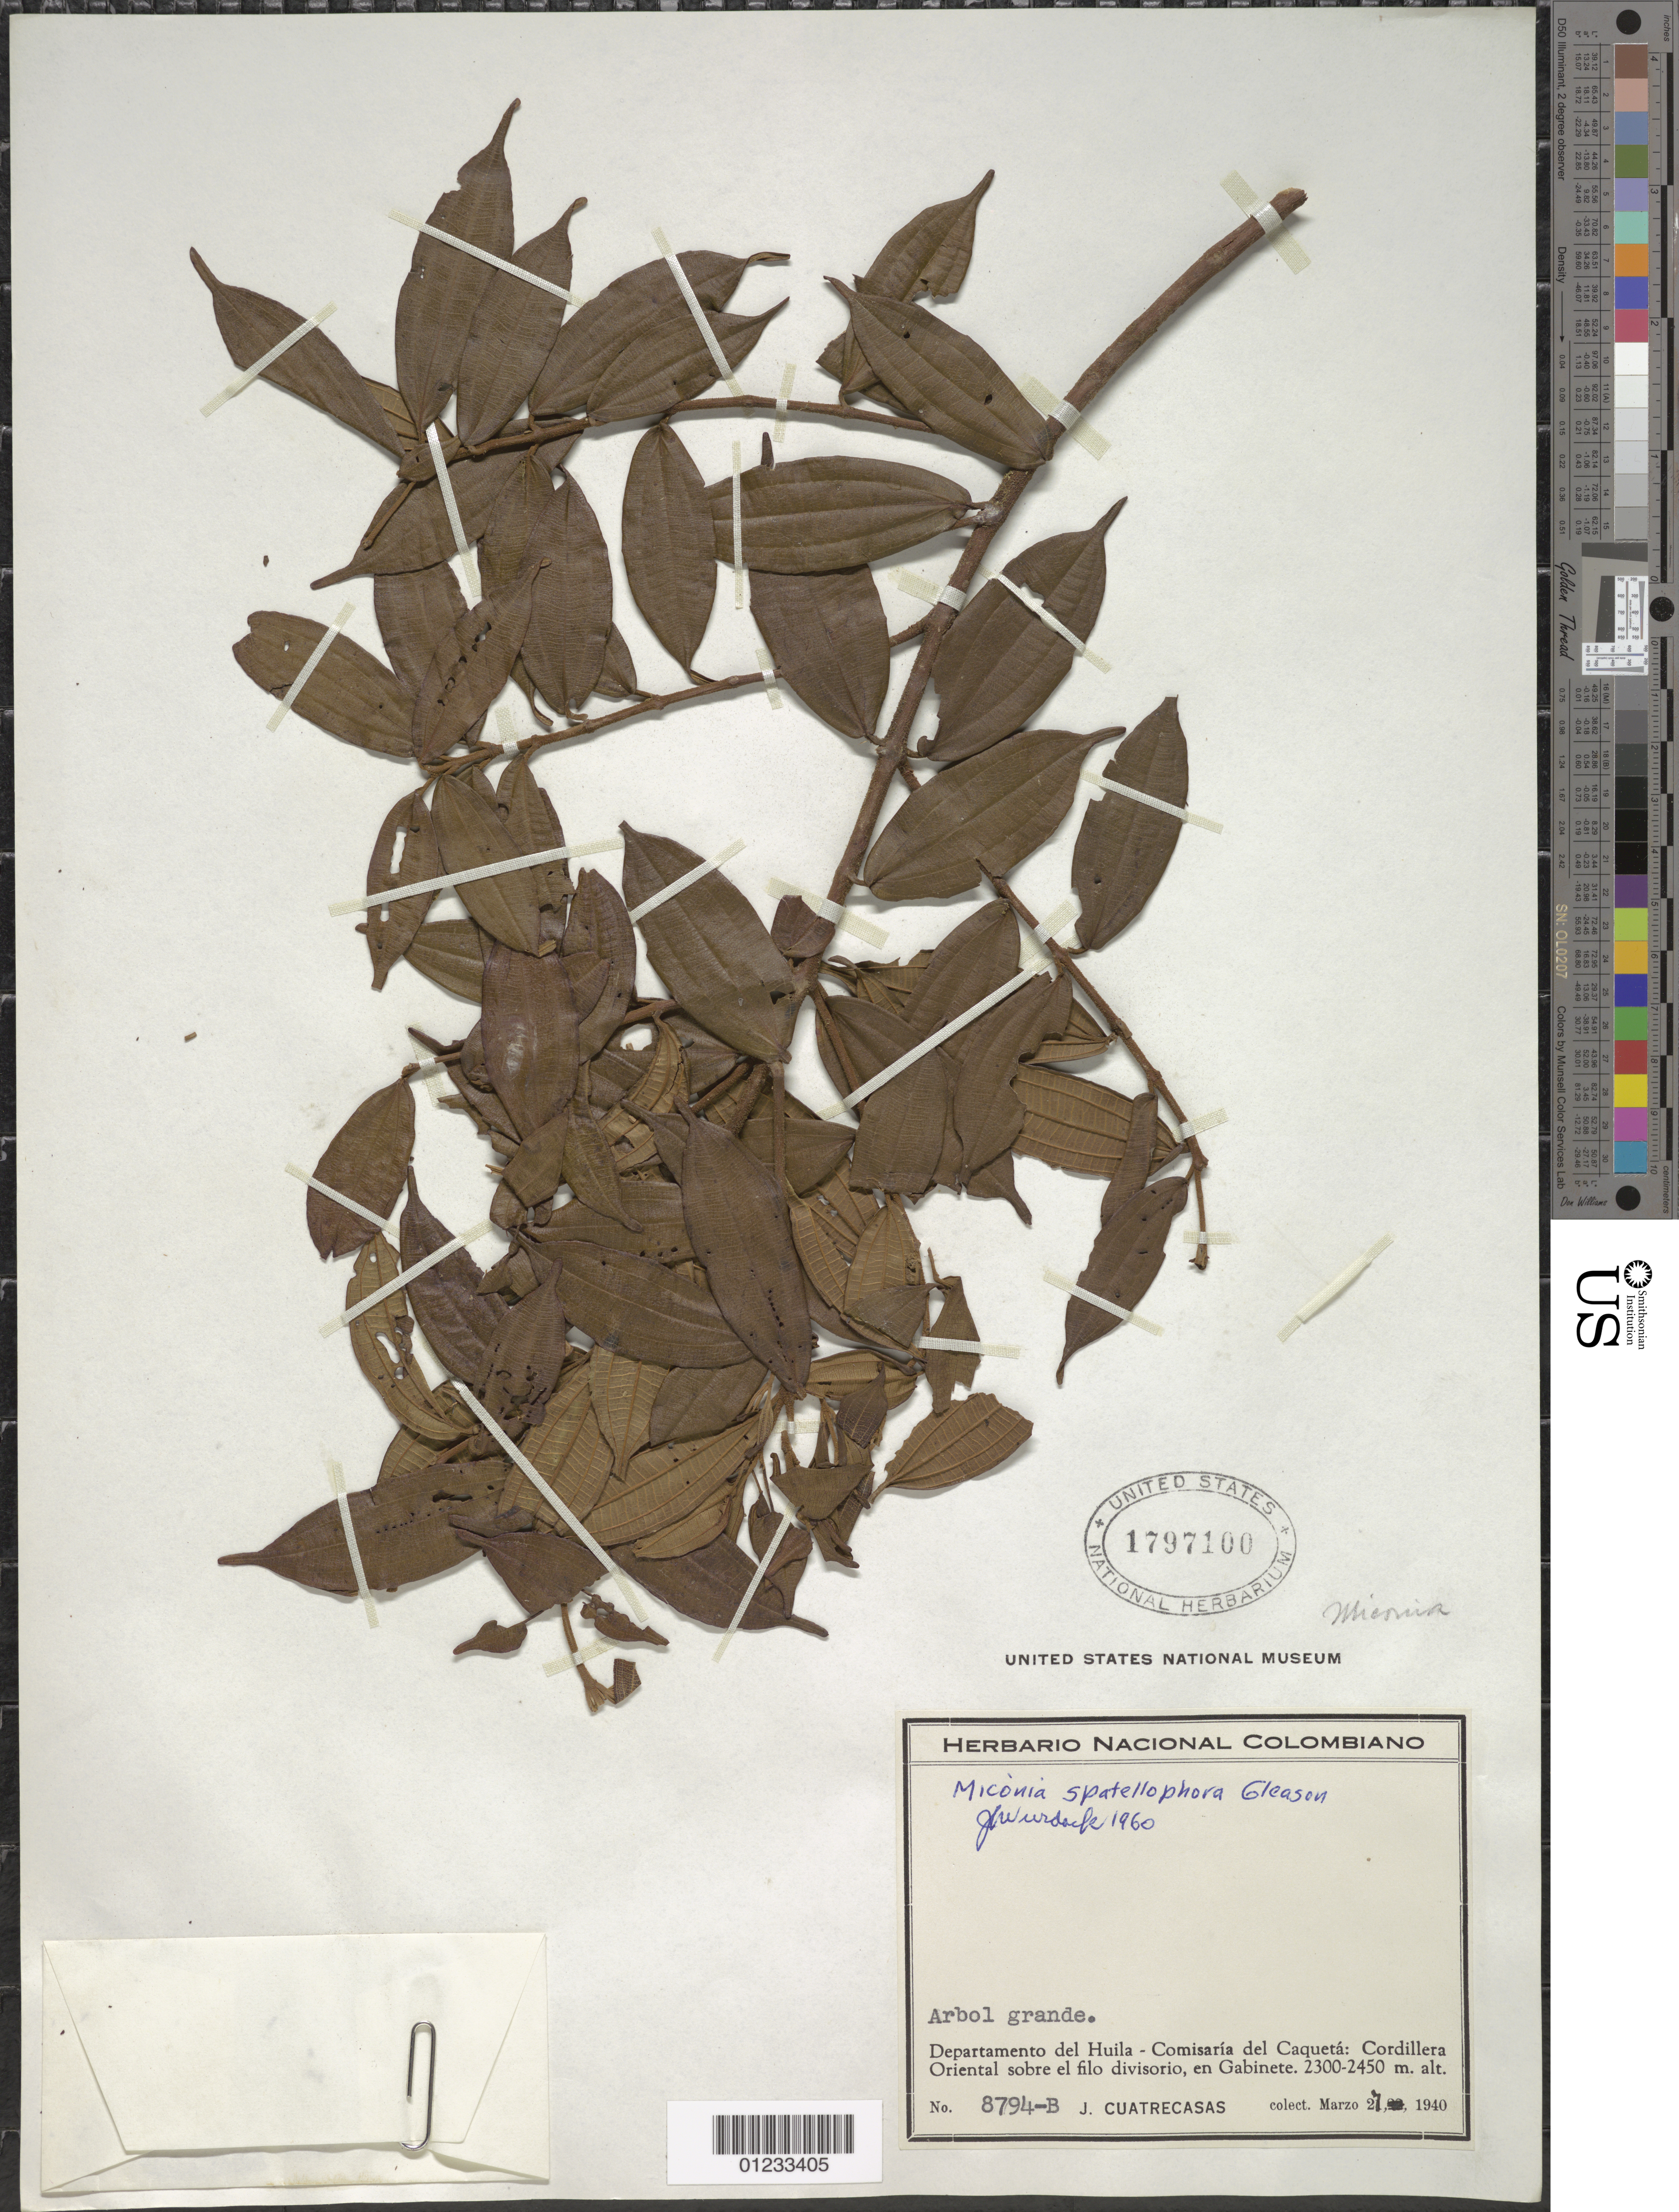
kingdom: Plantae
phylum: Tracheophyta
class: Magnoliopsida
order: Myrtales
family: Melastomataceae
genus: Miconia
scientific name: Miconia spatellophora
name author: Gleason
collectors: J. Cuatrecasas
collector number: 8794-B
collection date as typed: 27 Mar 1940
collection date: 1940-03-27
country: Colombia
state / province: Huila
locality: Comisaria del Caqueta, Cordillera Oriental Sobre El Filo Divisorio, en Gabinete.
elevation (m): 2300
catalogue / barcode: US 1797100